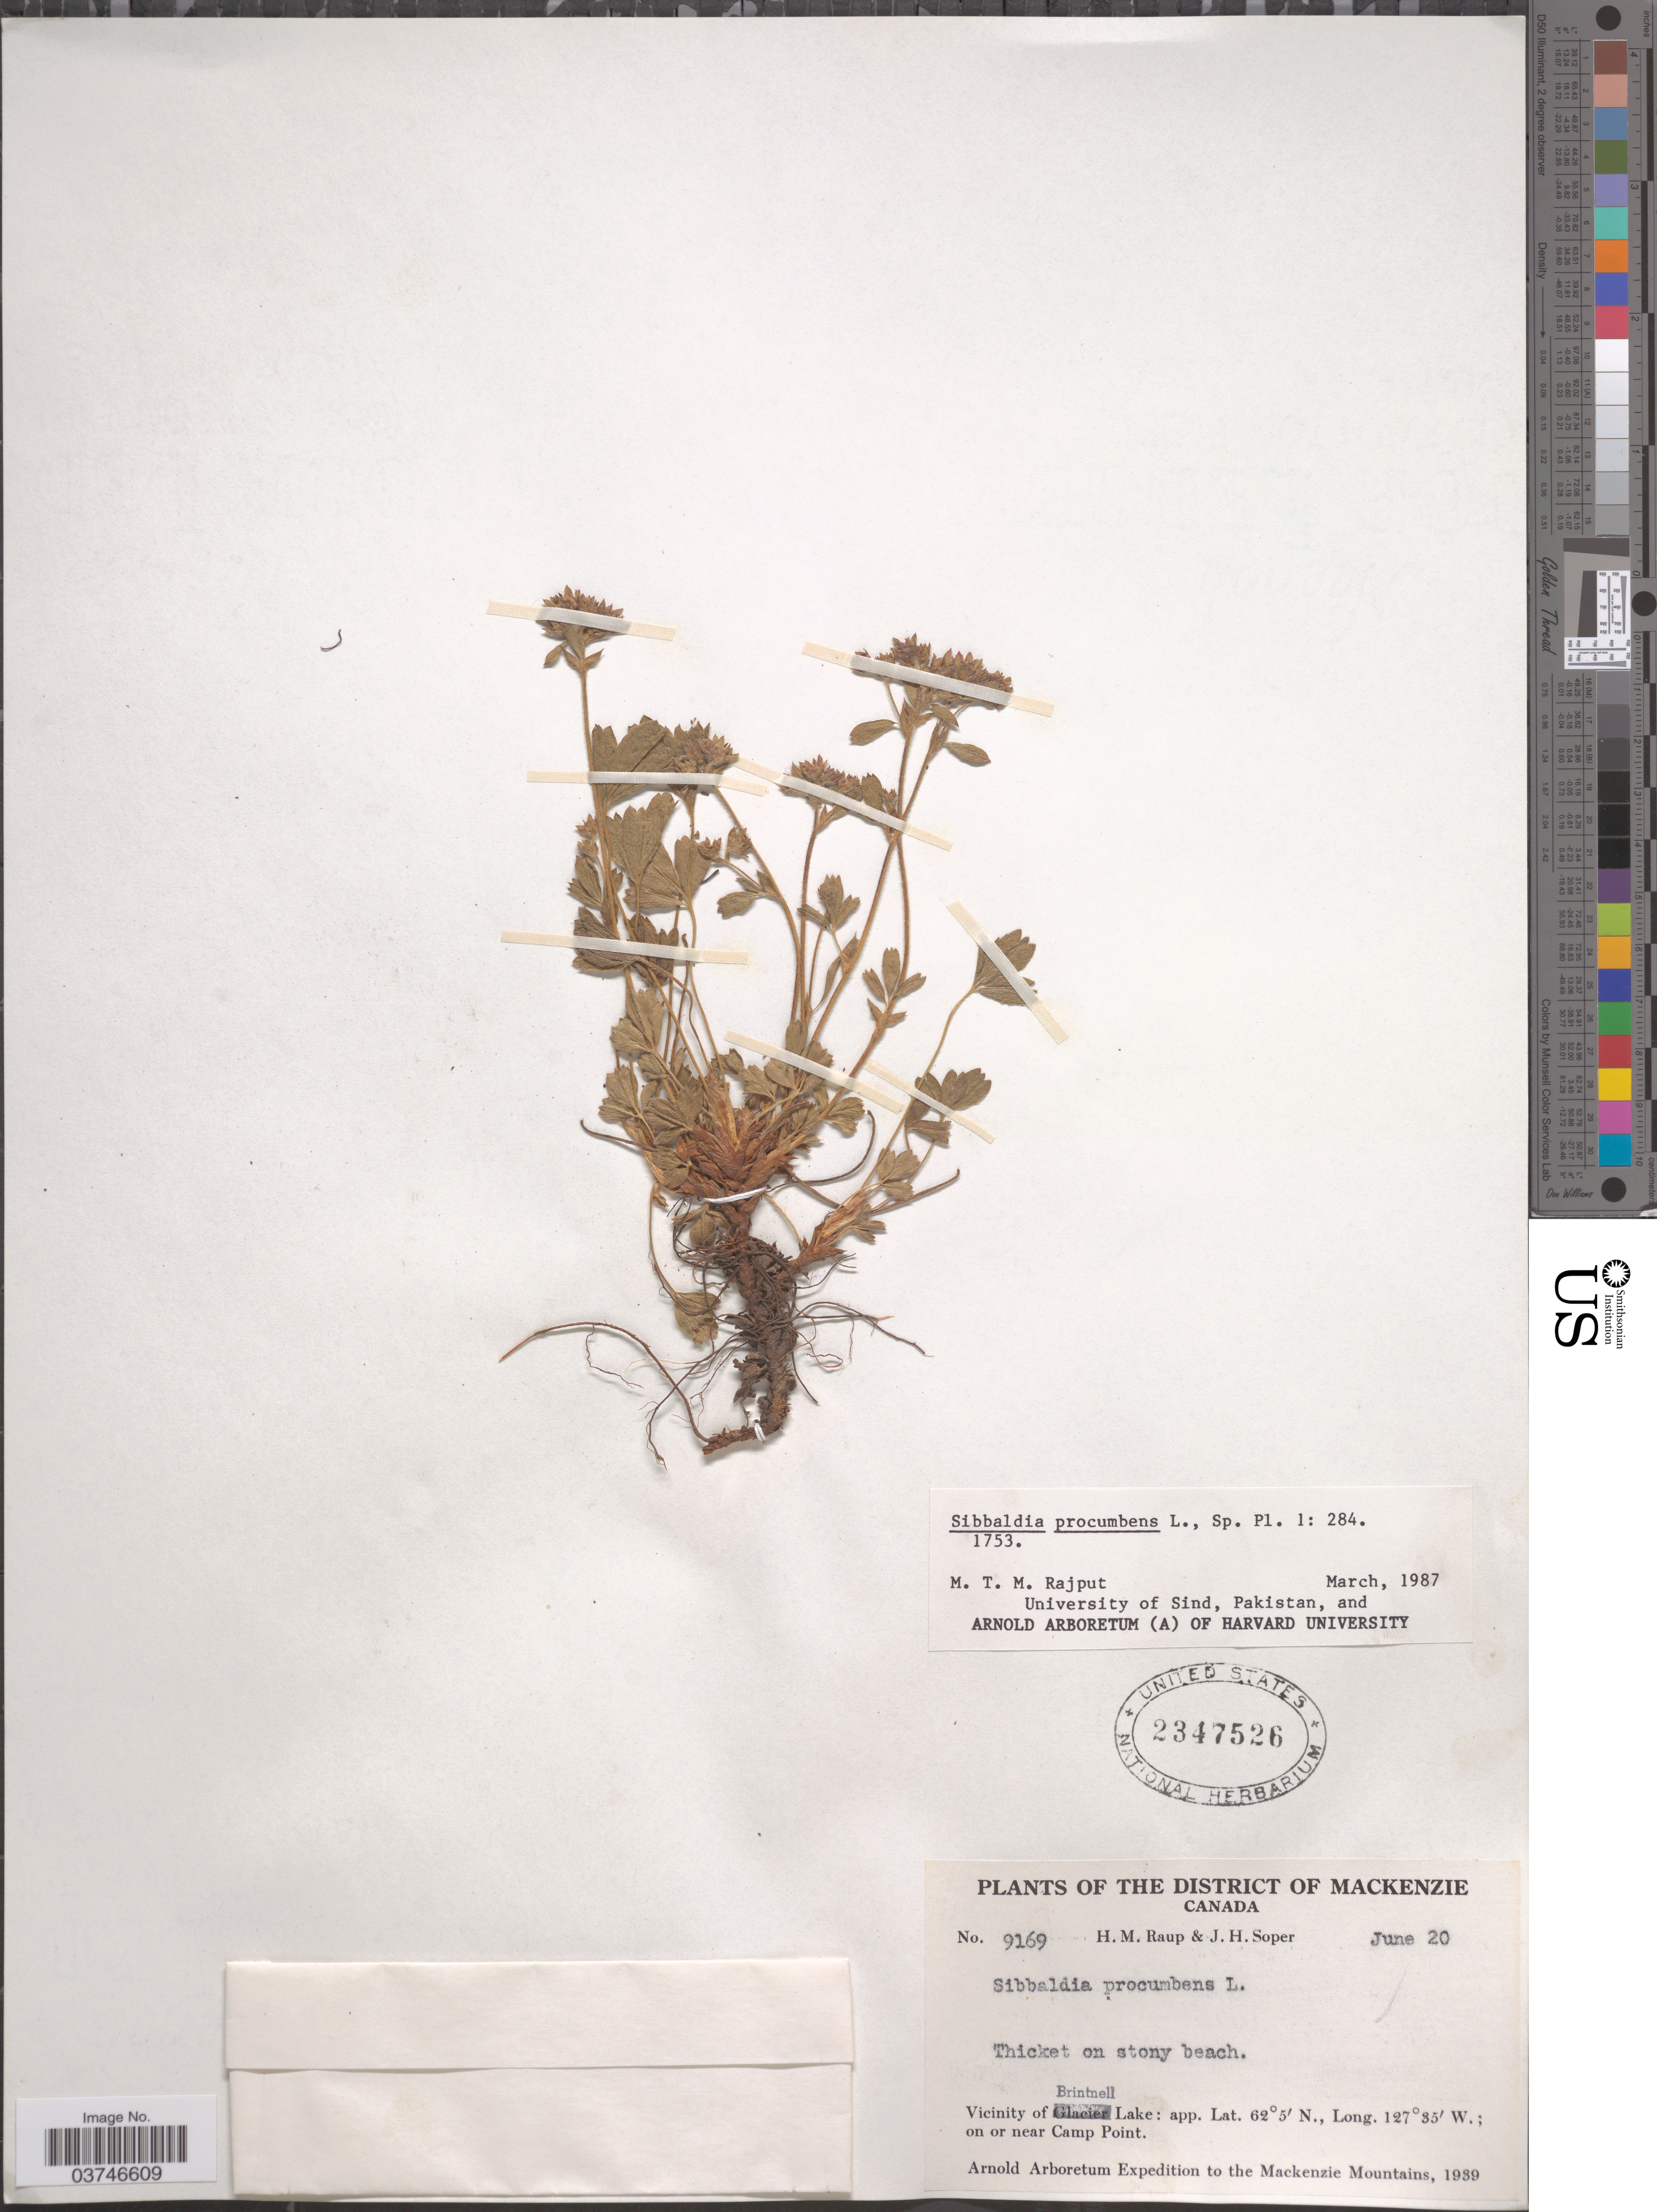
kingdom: Plantae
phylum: Tracheophyta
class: Magnoliopsida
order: Rosales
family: Rosaceae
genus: Sibbaldia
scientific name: Sibbaldia procumbens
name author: L.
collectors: H. Raup & J. H. Soper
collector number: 9169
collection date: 1939-06-20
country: Canada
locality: District of Mackenzie. Vicinity of Brintnell Lake: on or near Camp Point. Mackenzie Mountains.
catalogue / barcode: US 2347526